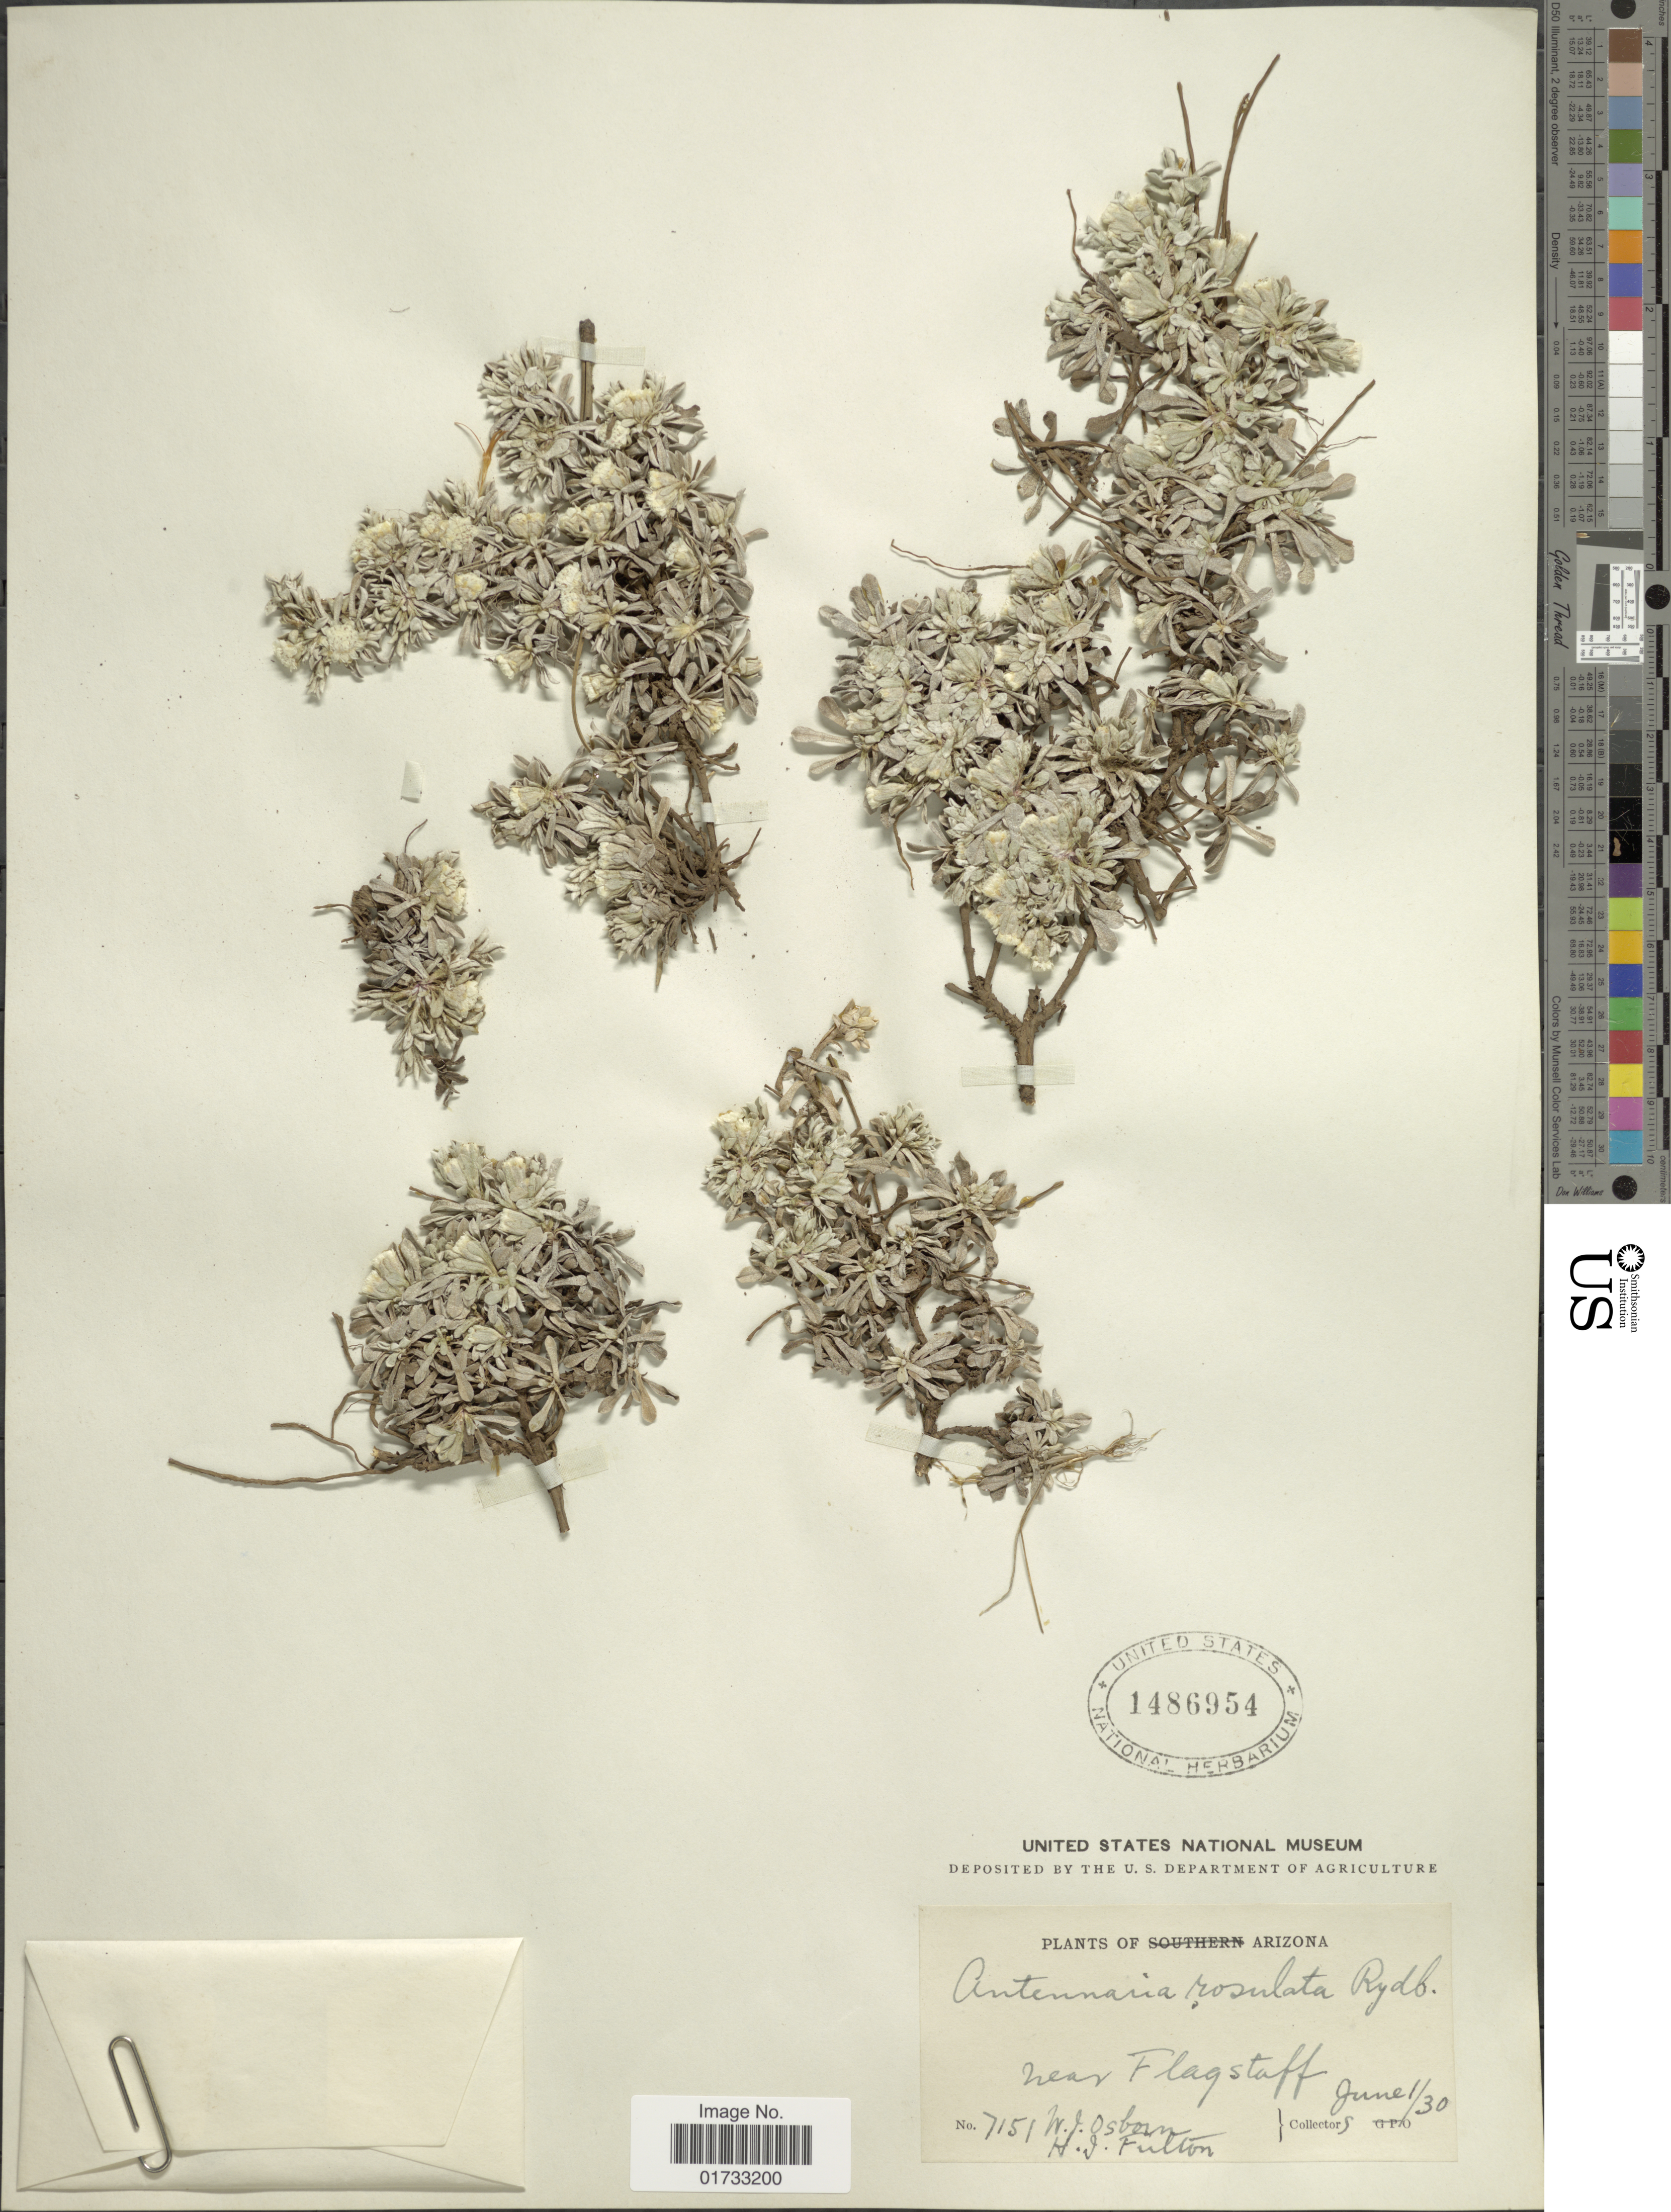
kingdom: Plantae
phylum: Tracheophyta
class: Magnoliopsida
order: Asterales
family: Asteraceae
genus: Antennaria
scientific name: Antennaria rosulata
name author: Rydb.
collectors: W. Osborn & H. Fulton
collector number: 7151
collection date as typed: Transcribed d/m/y: 1/6/30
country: United States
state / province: Arizona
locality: Near Flagstaff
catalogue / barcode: US 1486954